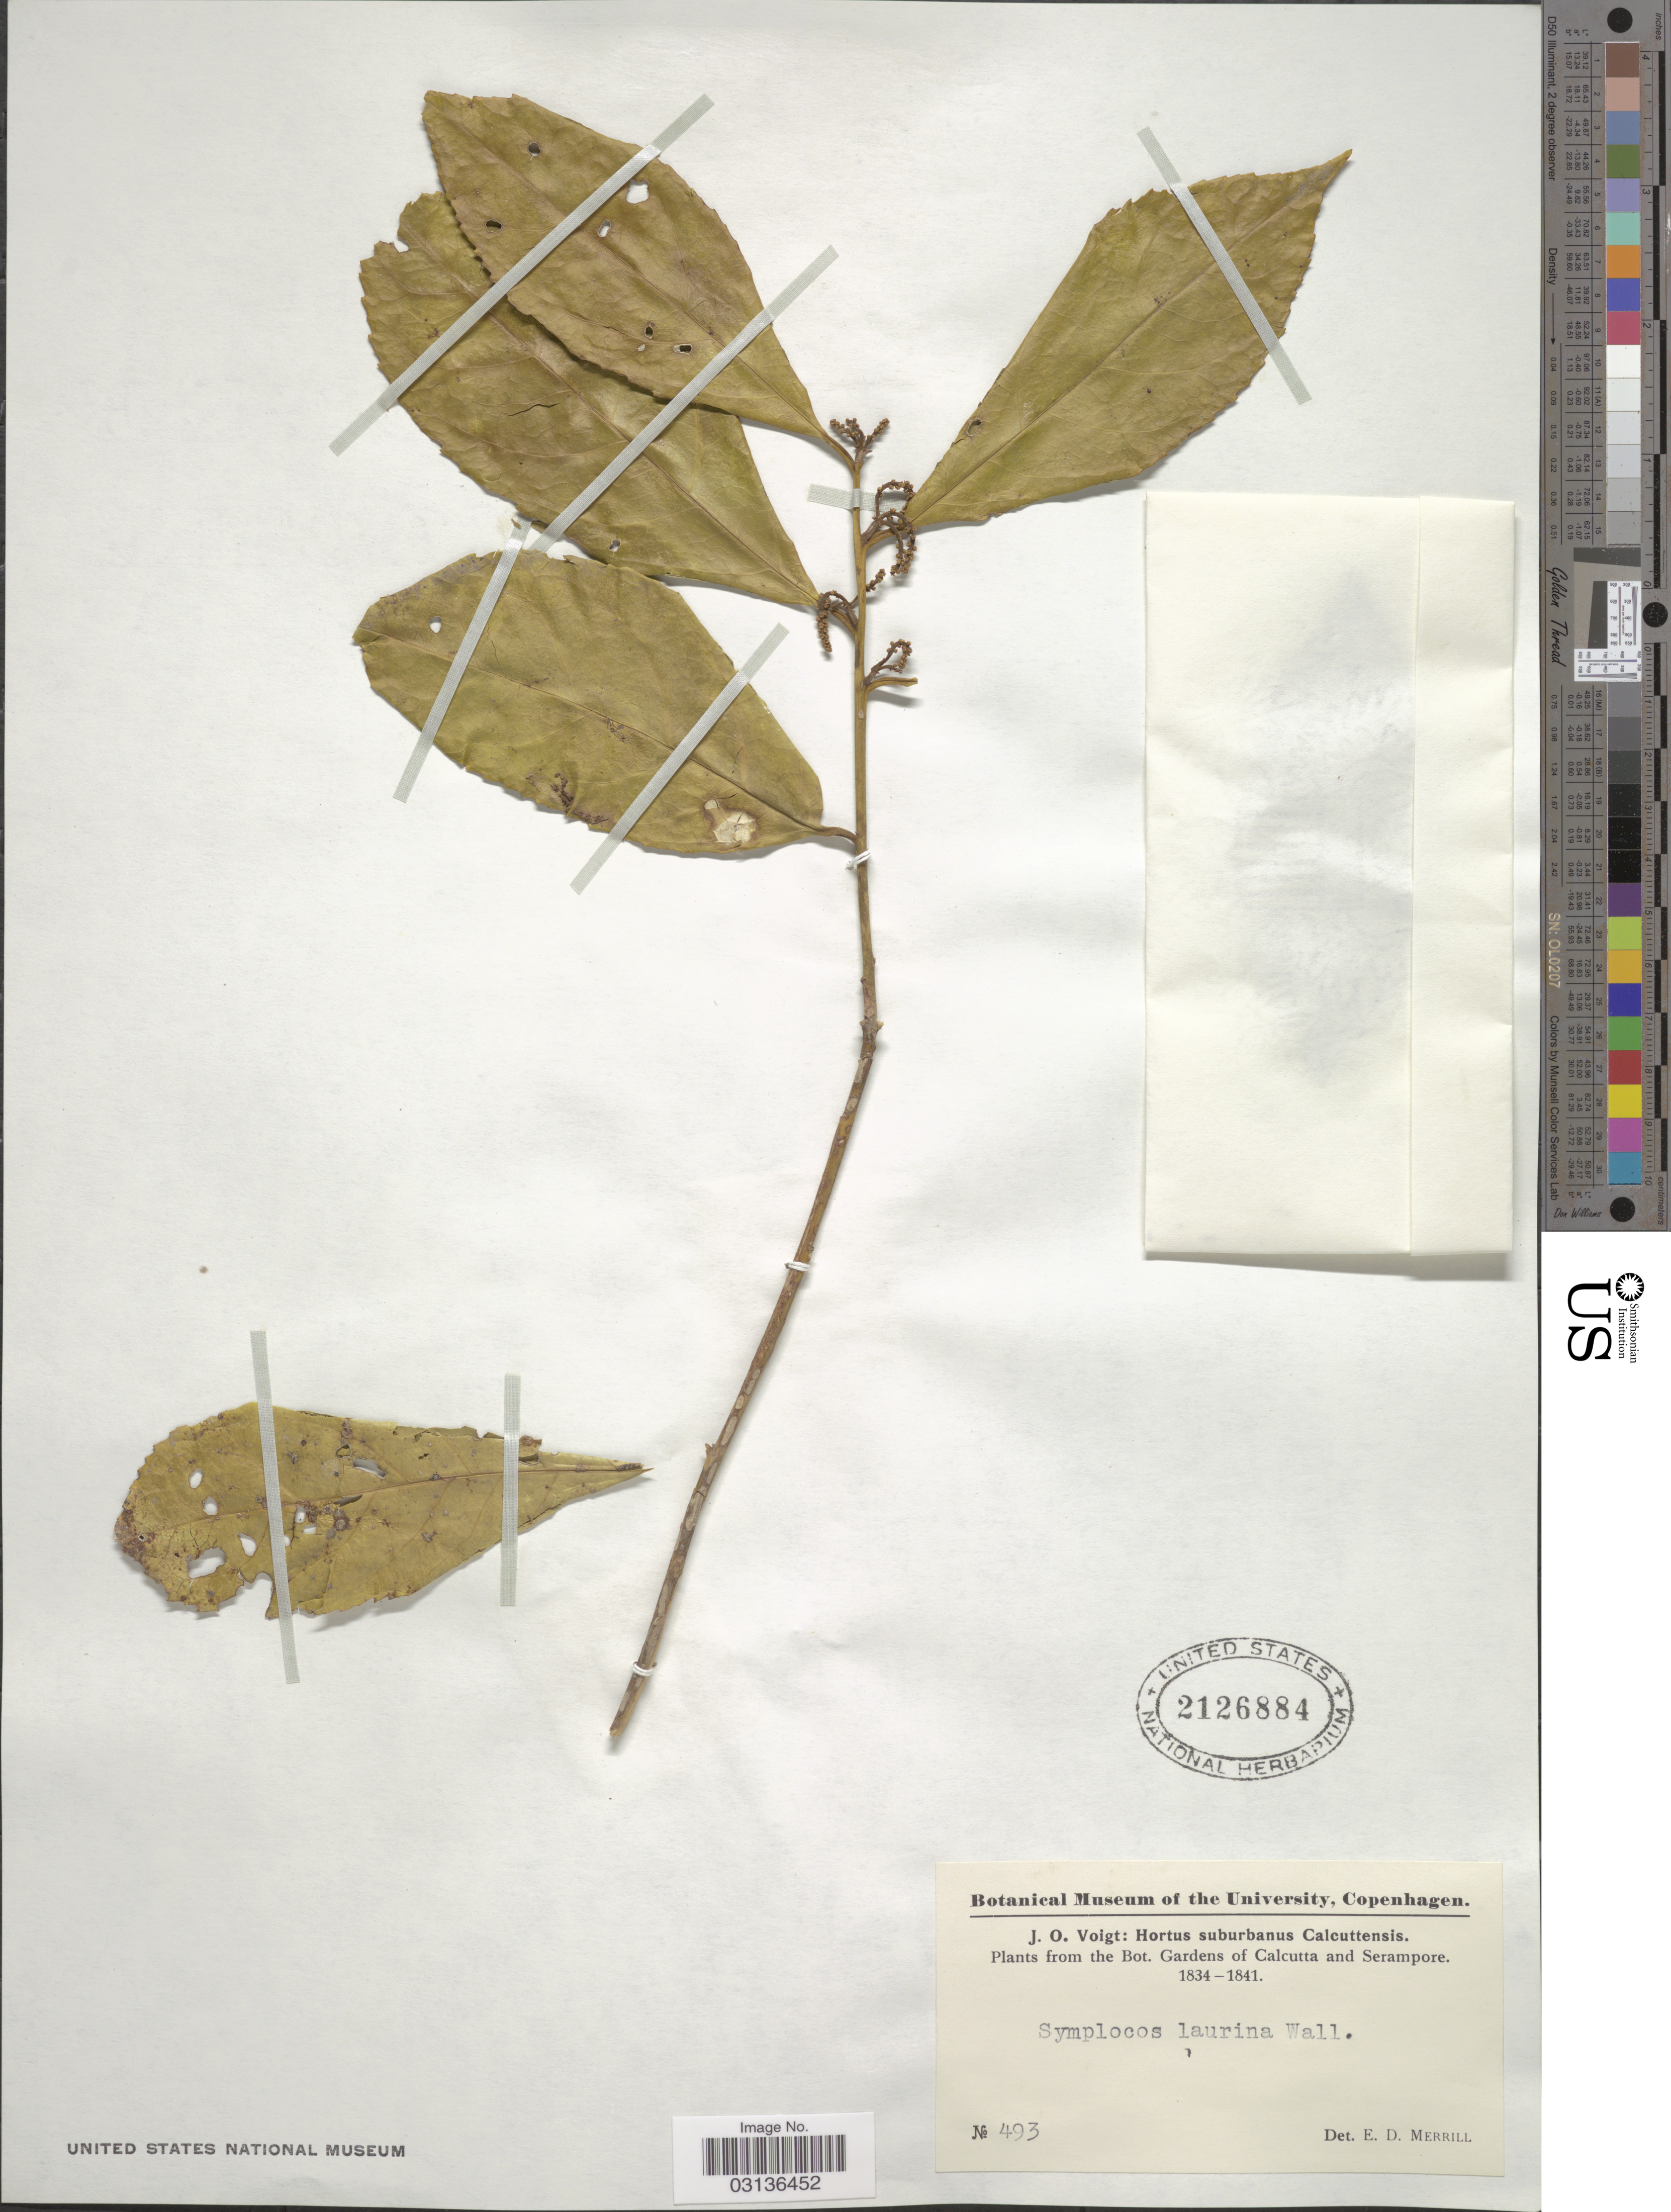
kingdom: Plantae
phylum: Tracheophyta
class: Magnoliopsida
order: Ericales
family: Symplocaceae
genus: Symplocos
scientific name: Symplocos cochinchinensis subsp. laurina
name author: (Retz.) Noot.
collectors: J. O. Voigt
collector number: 493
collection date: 1834/1841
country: India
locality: Hortus suburbanus Calcuttensis.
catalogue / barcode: US 2126884